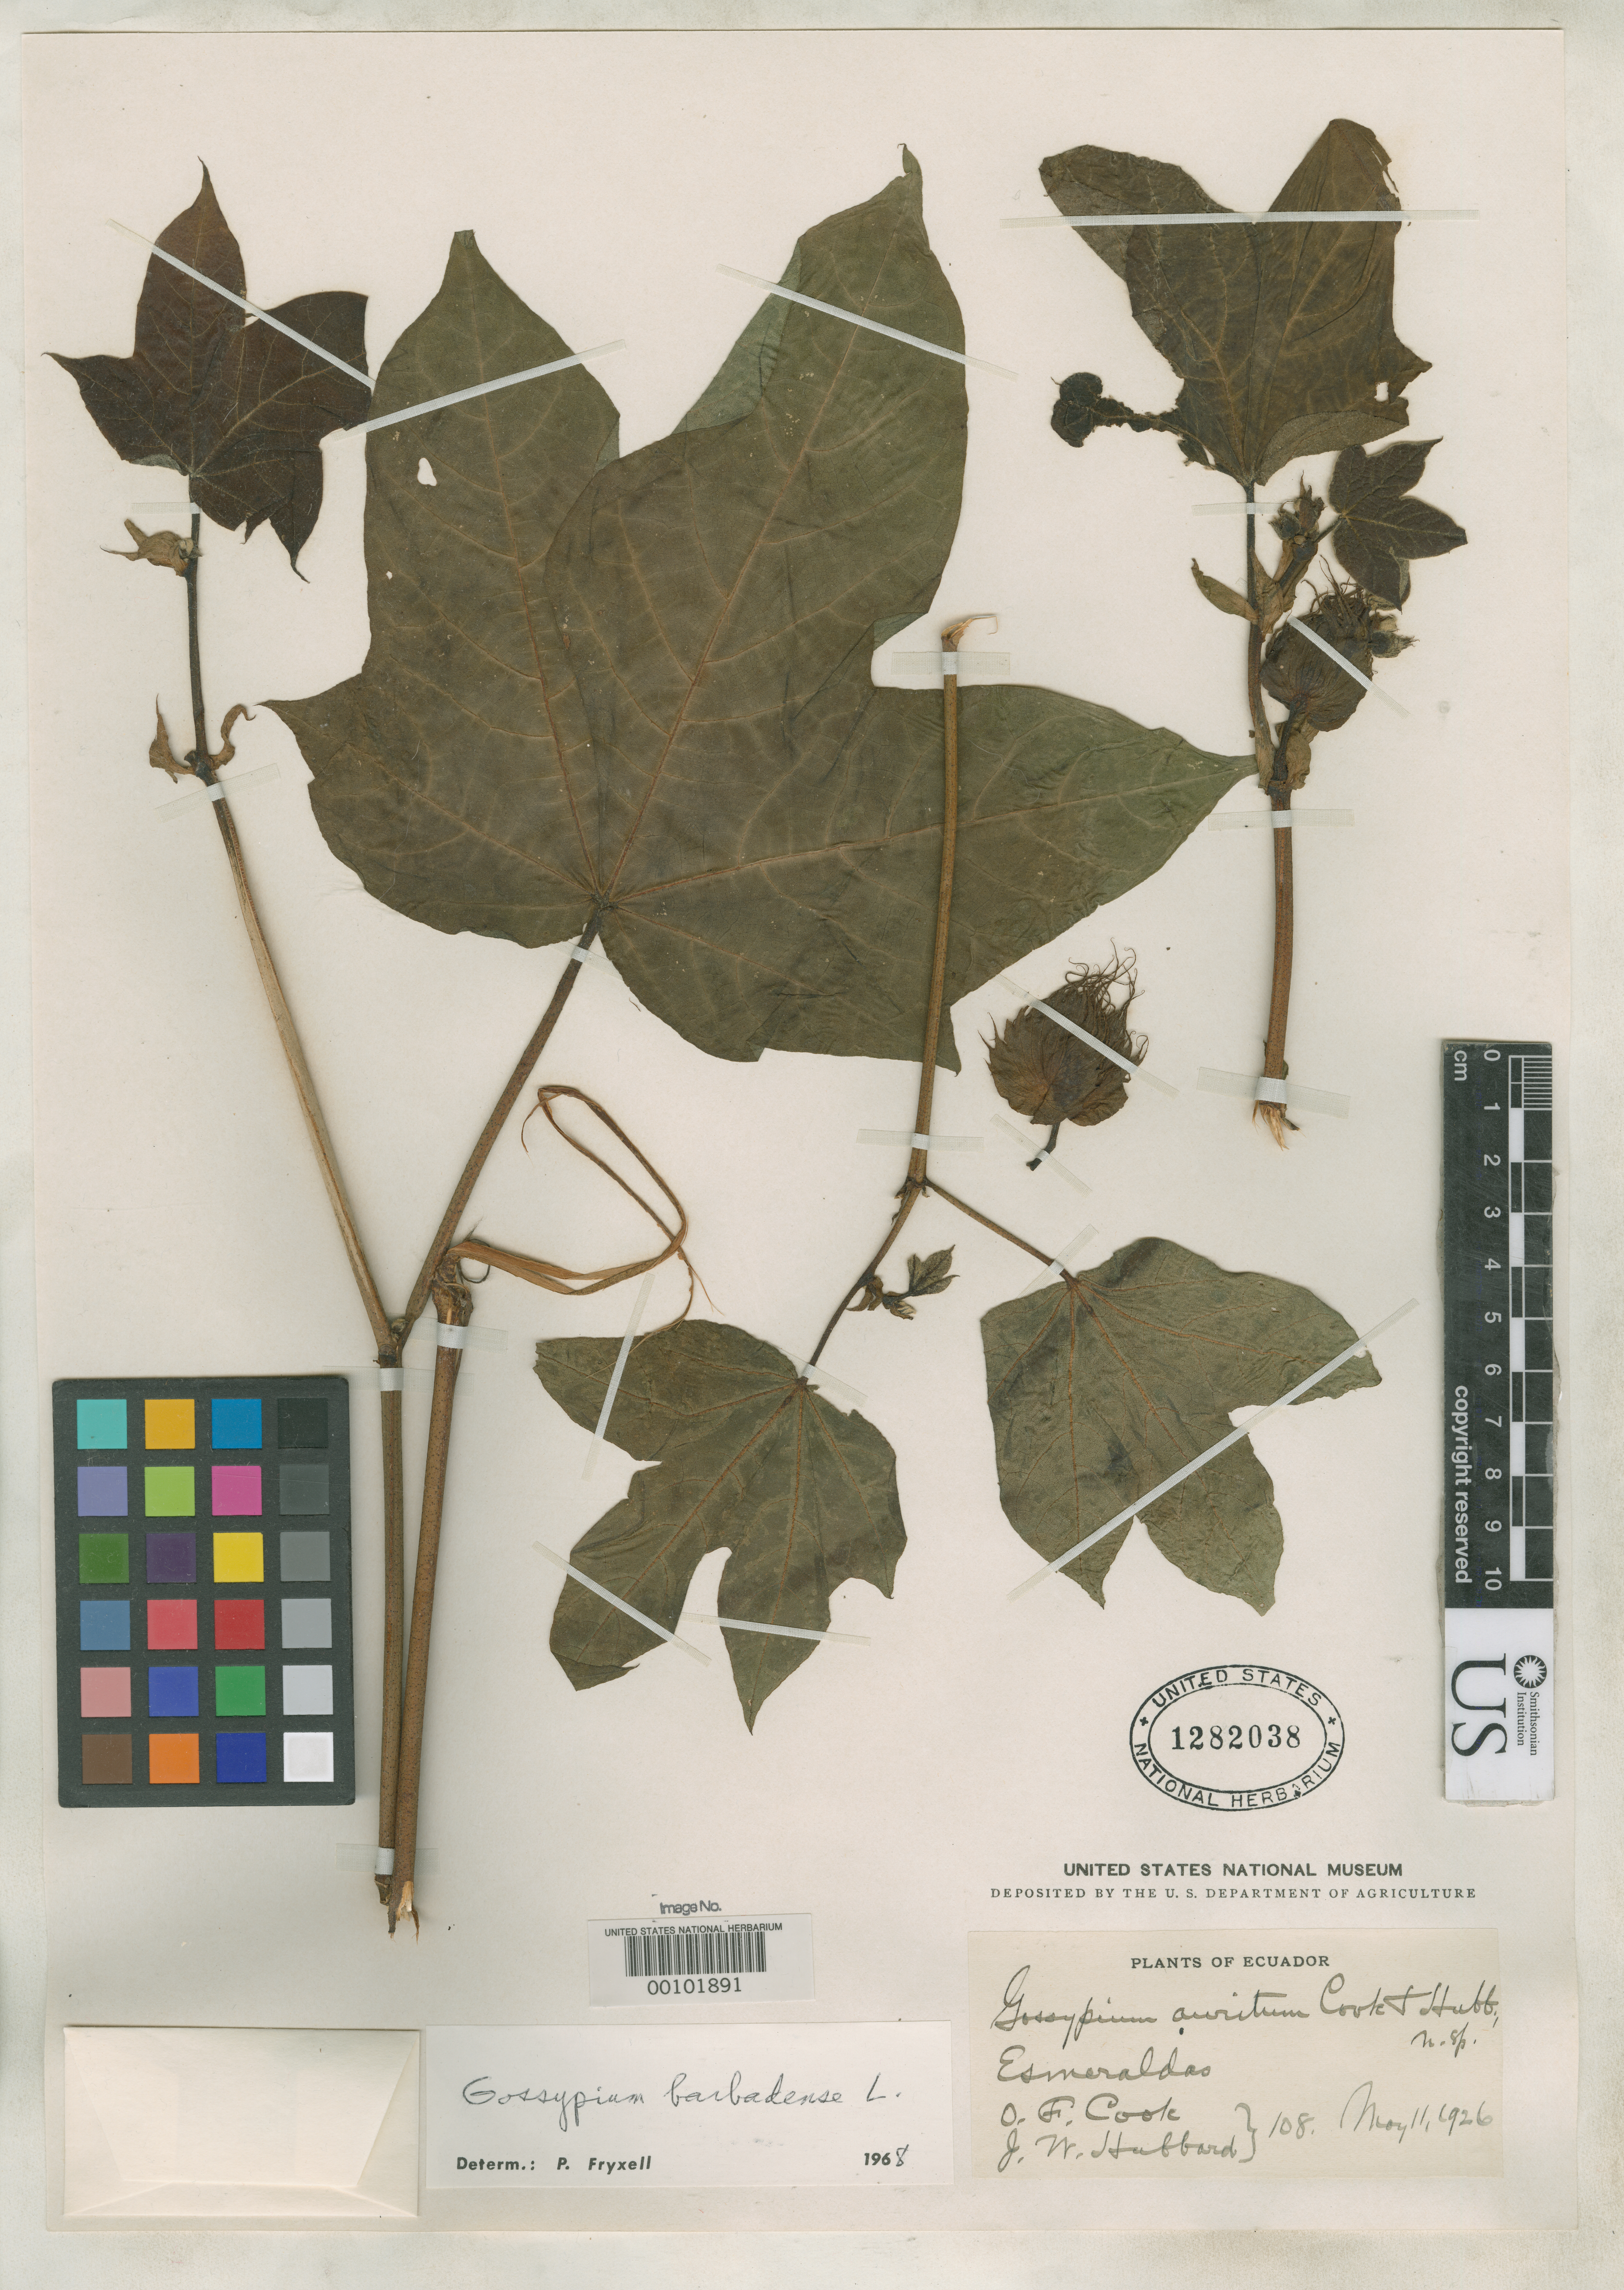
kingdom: Plantae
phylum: Tracheophyta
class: Magnoliopsida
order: Malvales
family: Malvaceae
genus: Gossypium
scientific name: Gossypium auritum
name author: O.F. Cook & J.W. Hubb.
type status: Holotype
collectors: O. F. Cook & J. W. Hubbard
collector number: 108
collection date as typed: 11 May 1926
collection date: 1926-05-11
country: Ecuador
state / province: Esmeraldas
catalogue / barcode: US 1282038